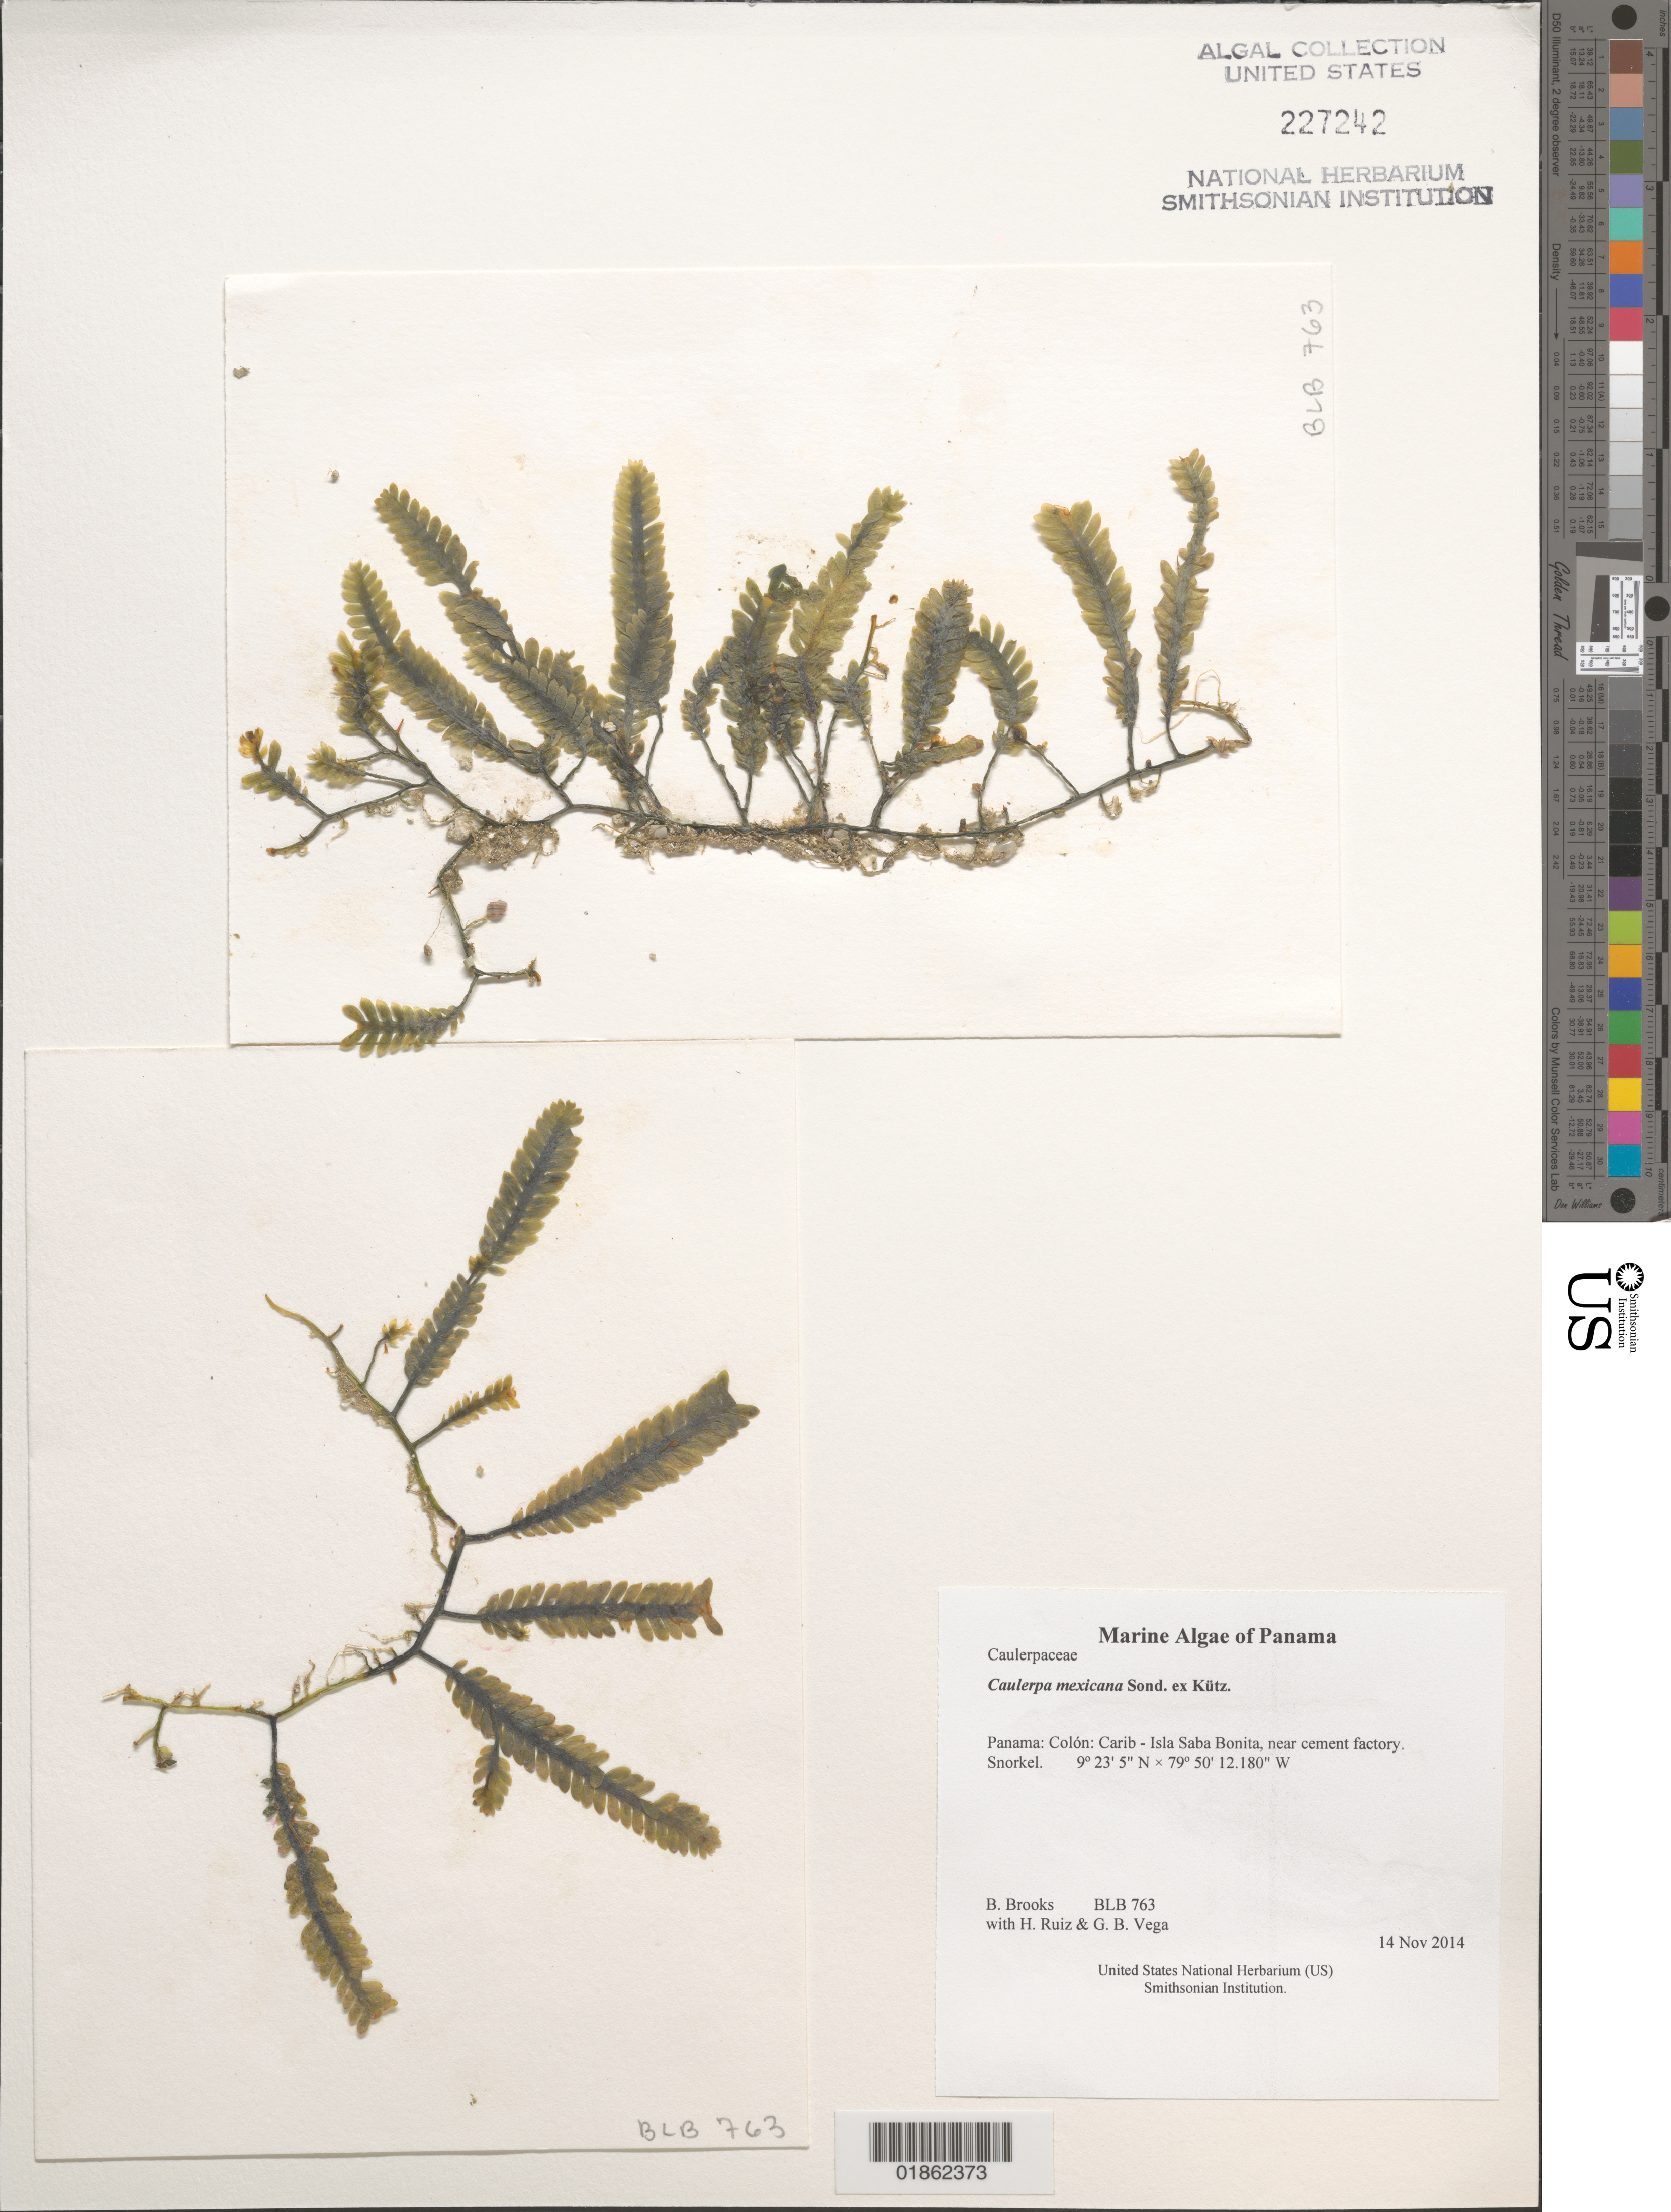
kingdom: Plantae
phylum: Chlorophyta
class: Ulvophyceae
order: Bryopsidales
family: Caulerpaceae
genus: Caulerpa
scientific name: Caulerpa mexicana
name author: Sond. ex Kütz.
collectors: B. Brooks, H. Ruiz & G. B. Vega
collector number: BLB 763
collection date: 2014-11-14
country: Panama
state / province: Colón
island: Saba Bonita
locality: Carib - Isla Saba Bonita, near cement factory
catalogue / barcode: US 227242